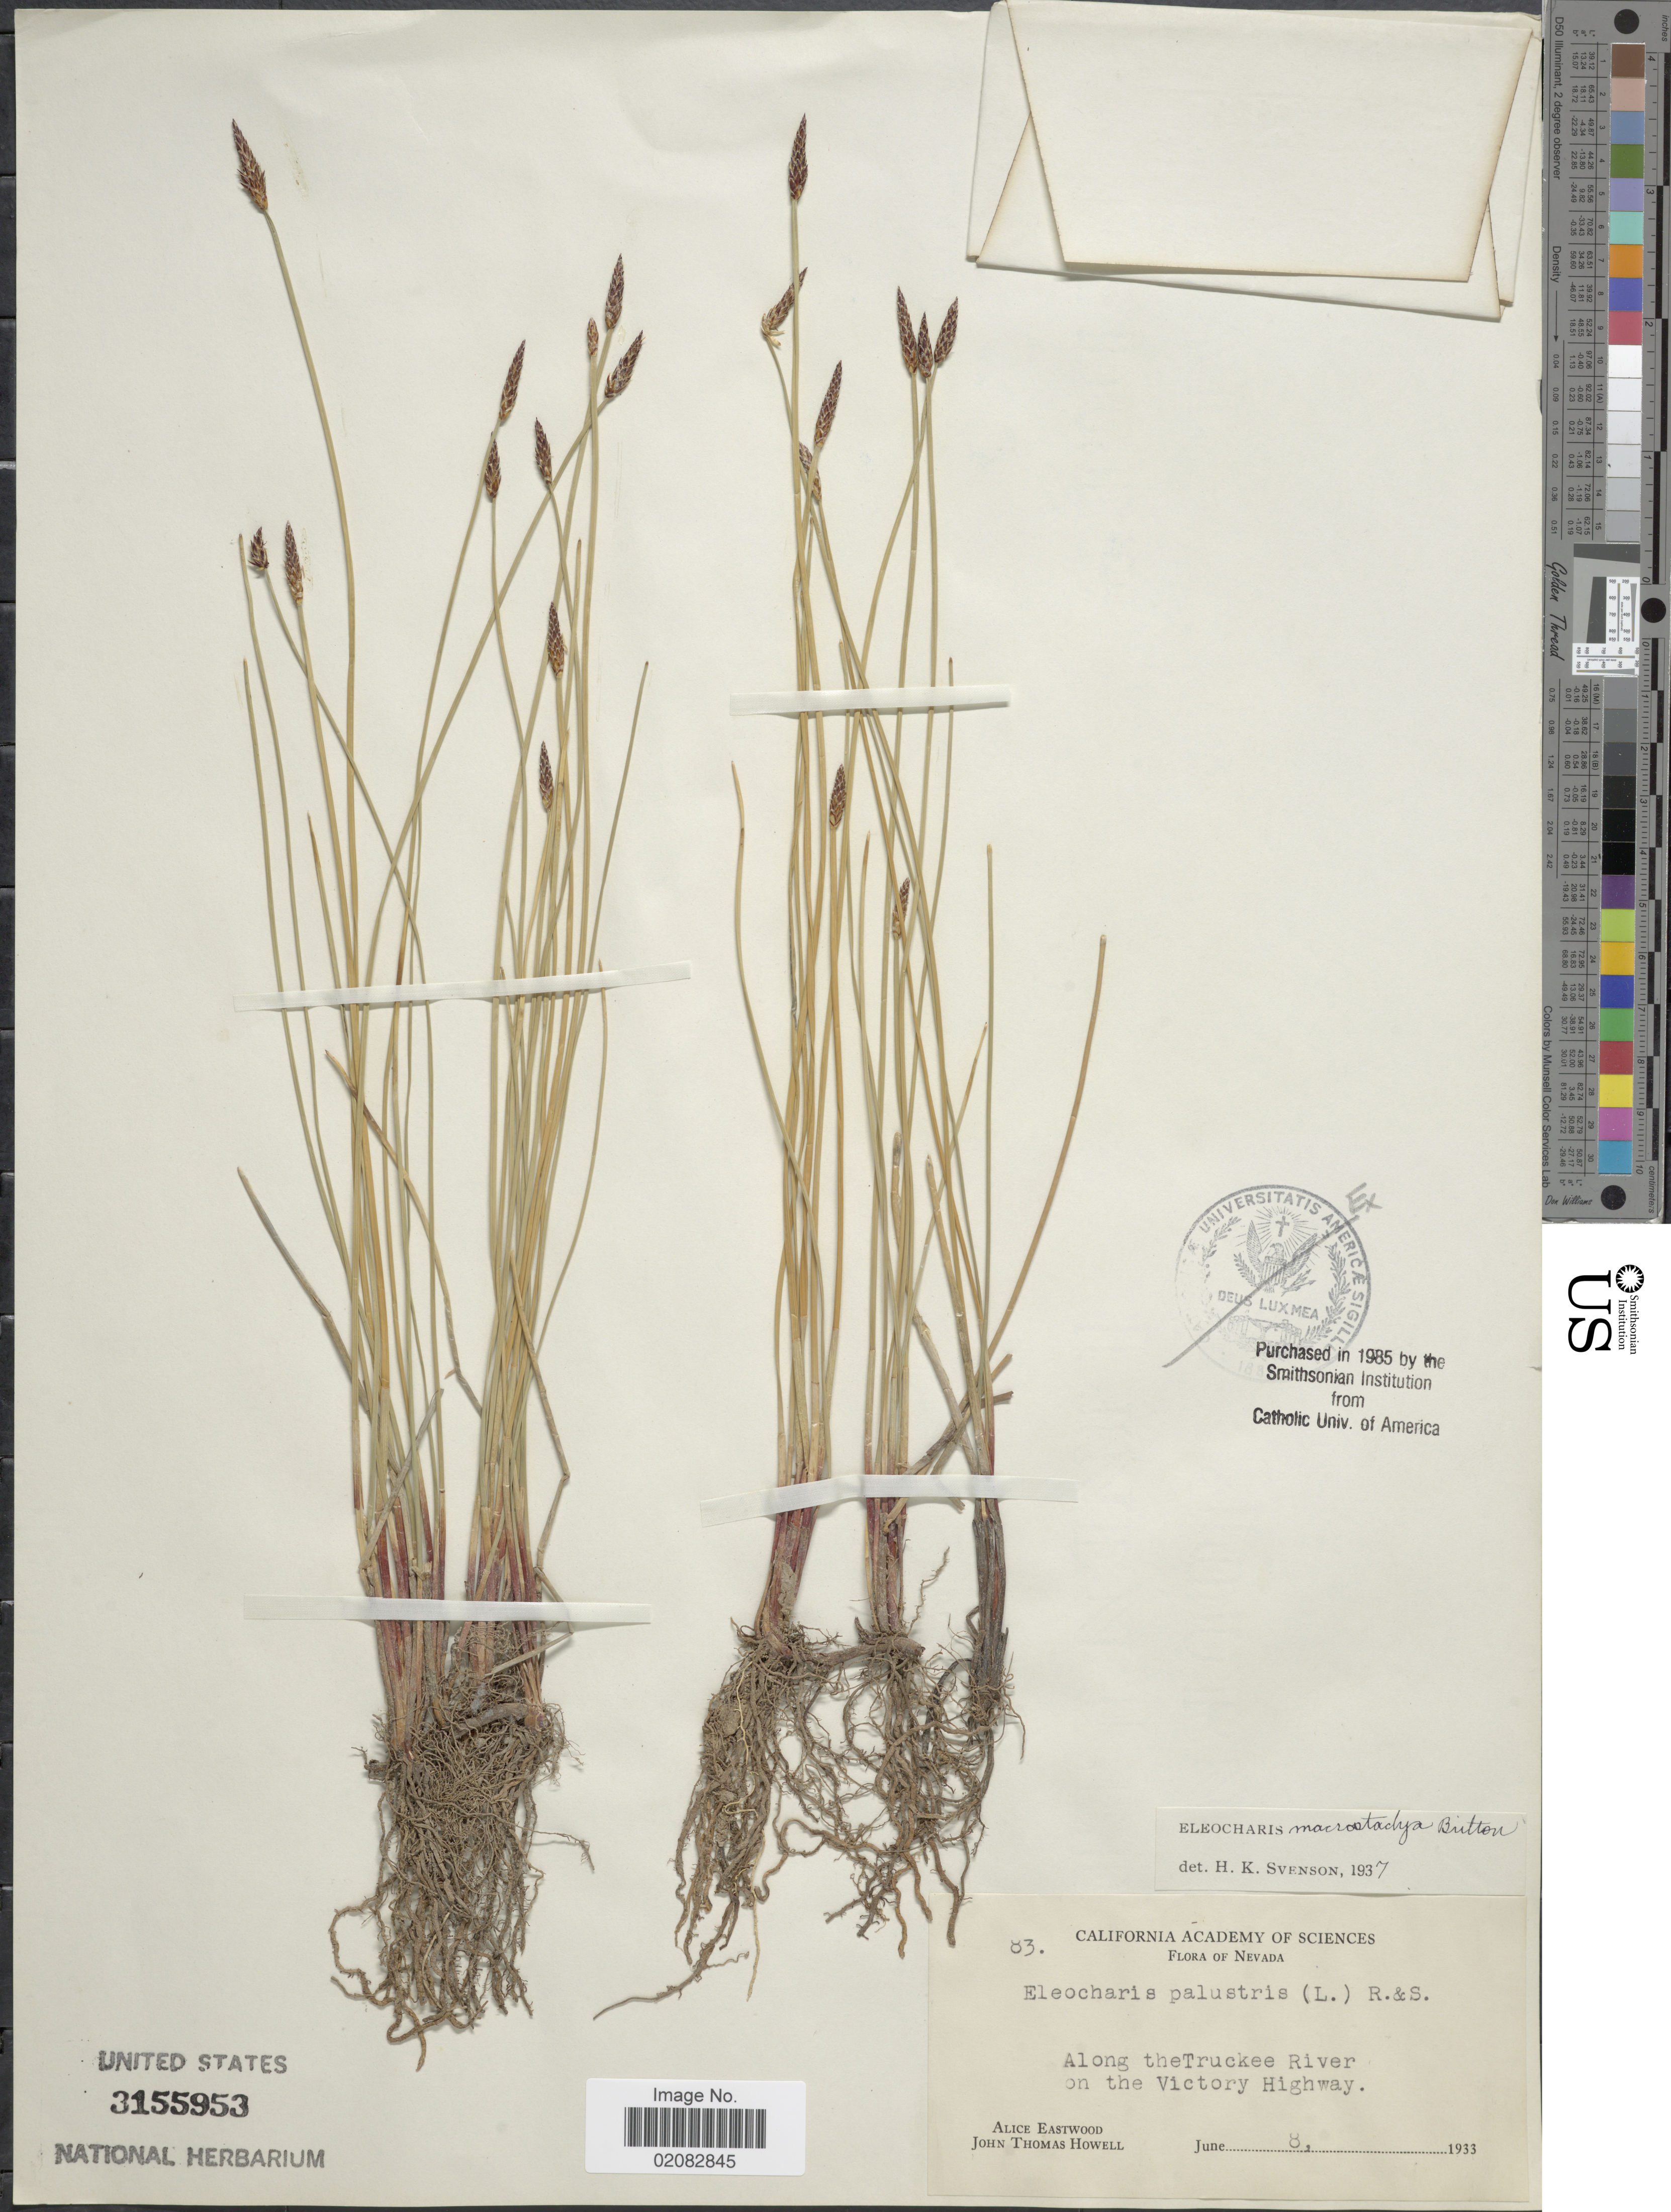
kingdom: Plantae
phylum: Tracheophyta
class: Liliopsida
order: Poales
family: Cyperaceae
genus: Eleocharis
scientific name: Eleocharis macrostachya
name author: Britton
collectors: A. Eastwood & J. T. Howell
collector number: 83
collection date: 1933-06-08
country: United States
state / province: Nevada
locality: Along the Truckee River on the Victory Highway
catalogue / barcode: US 3155953